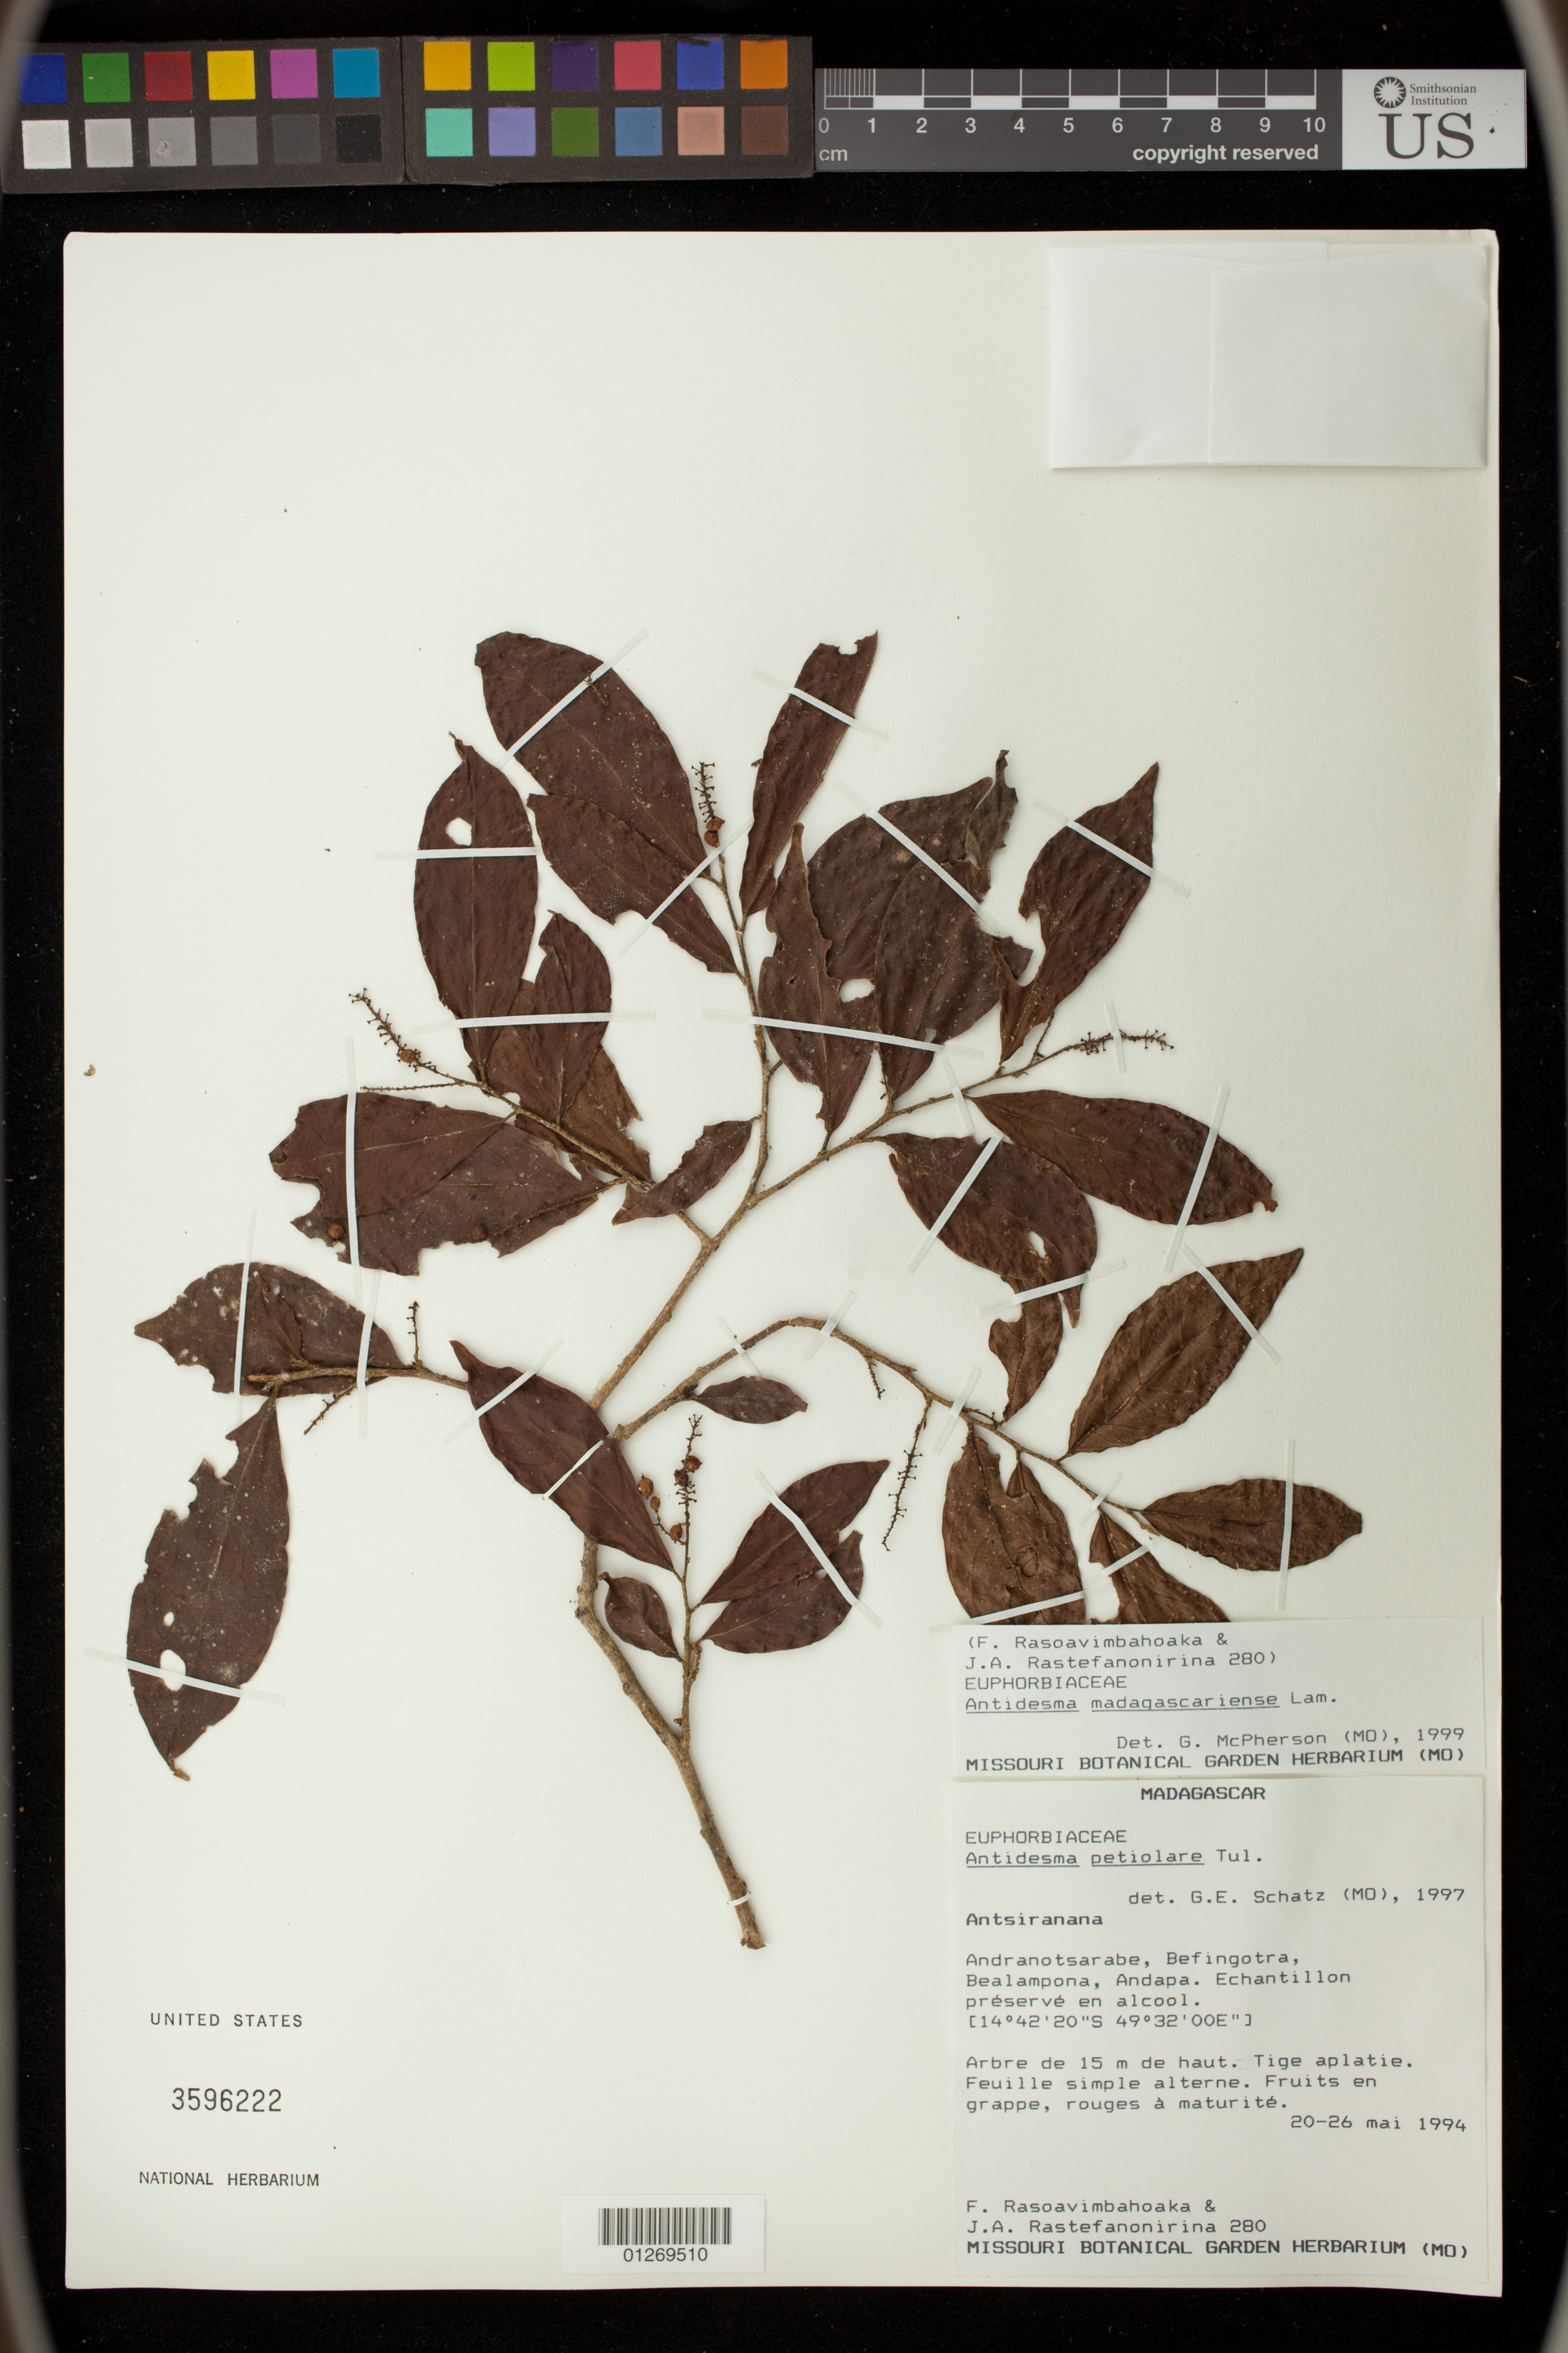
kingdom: Plantae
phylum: Tracheophyta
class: Magnoliopsida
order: Malpighiales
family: Phyllanthaceae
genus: Antidesma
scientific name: Antidesma madagascariense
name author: Lam.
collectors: F. Rasoavimbahoaka & J. Rastefanonirina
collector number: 280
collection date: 1994-05-20/1994-05-26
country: Madagascar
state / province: Diana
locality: Antsiranana.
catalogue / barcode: US 3596222